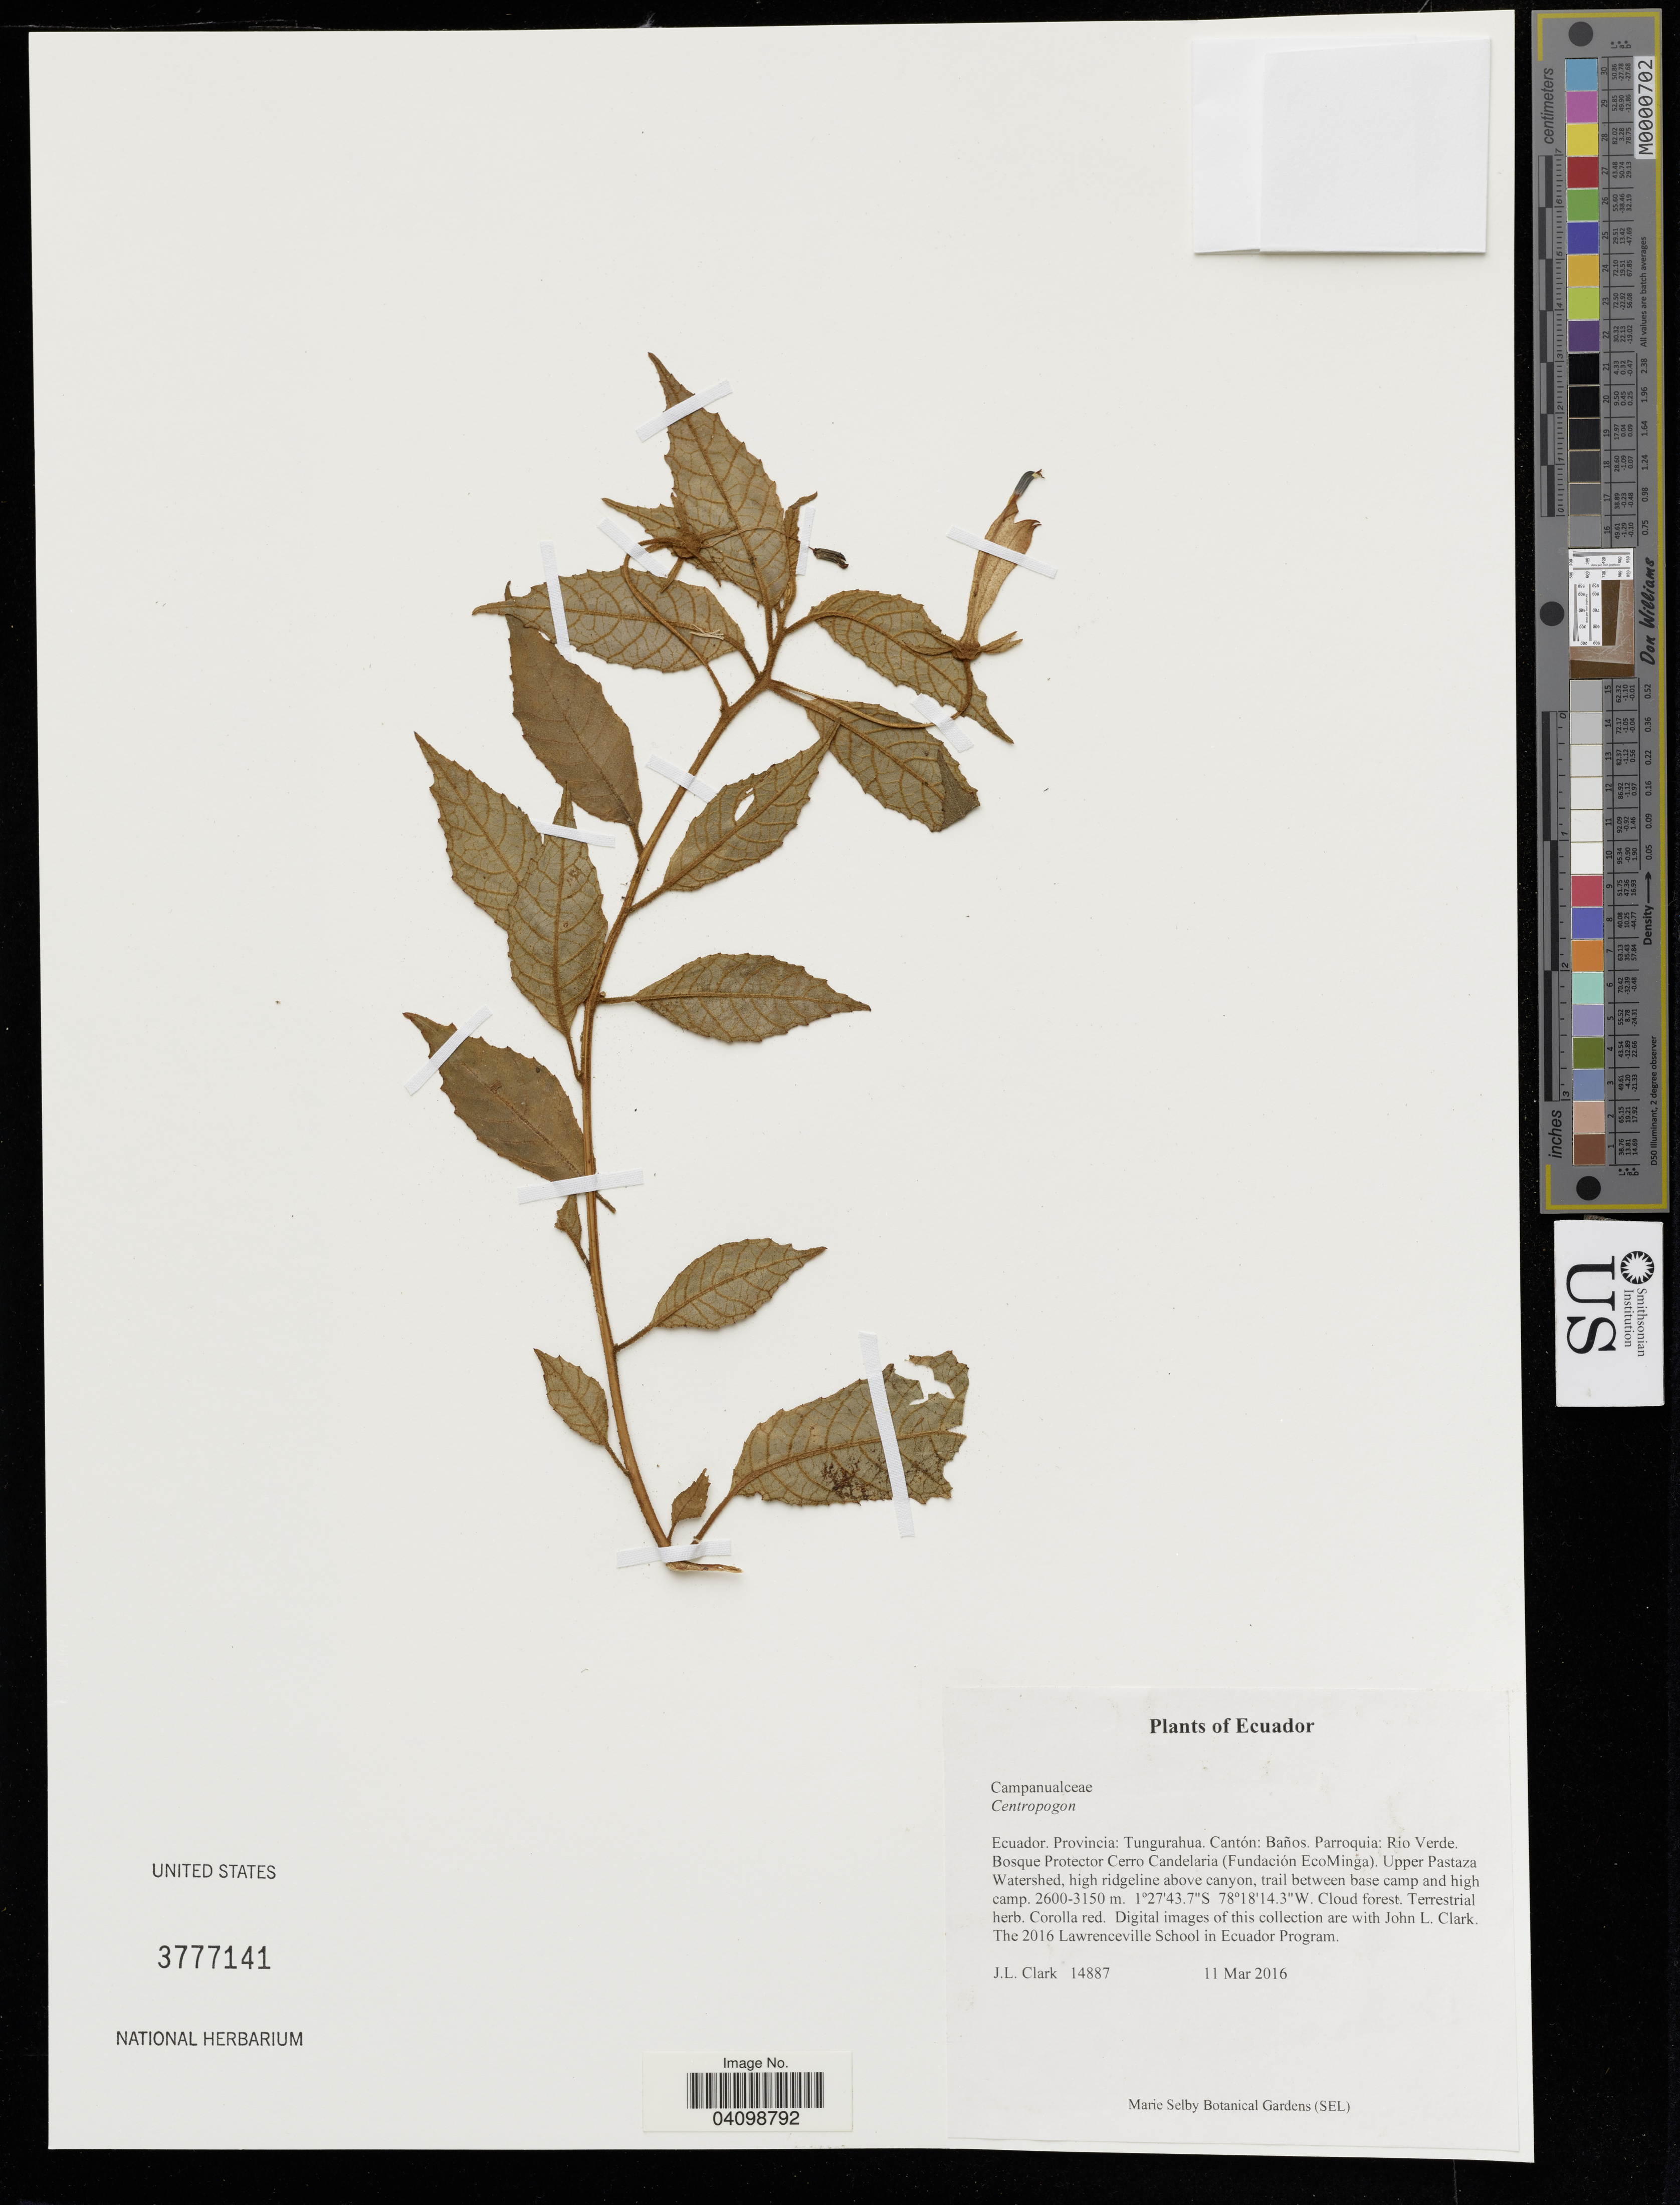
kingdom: Plantae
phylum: Tracheophyta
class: Magnoliopsida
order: Asterales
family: Campanulaceae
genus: Centropogon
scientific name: Centropogon sp.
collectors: J. Clark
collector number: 14887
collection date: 2016-03-11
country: Ecuador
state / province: Tungurahua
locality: Cantón: Baños. Parroquia: Rio Verde Bosque Protector Cerro Candelaria (Fundación EcoMinga).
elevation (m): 2600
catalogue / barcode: US 3777141